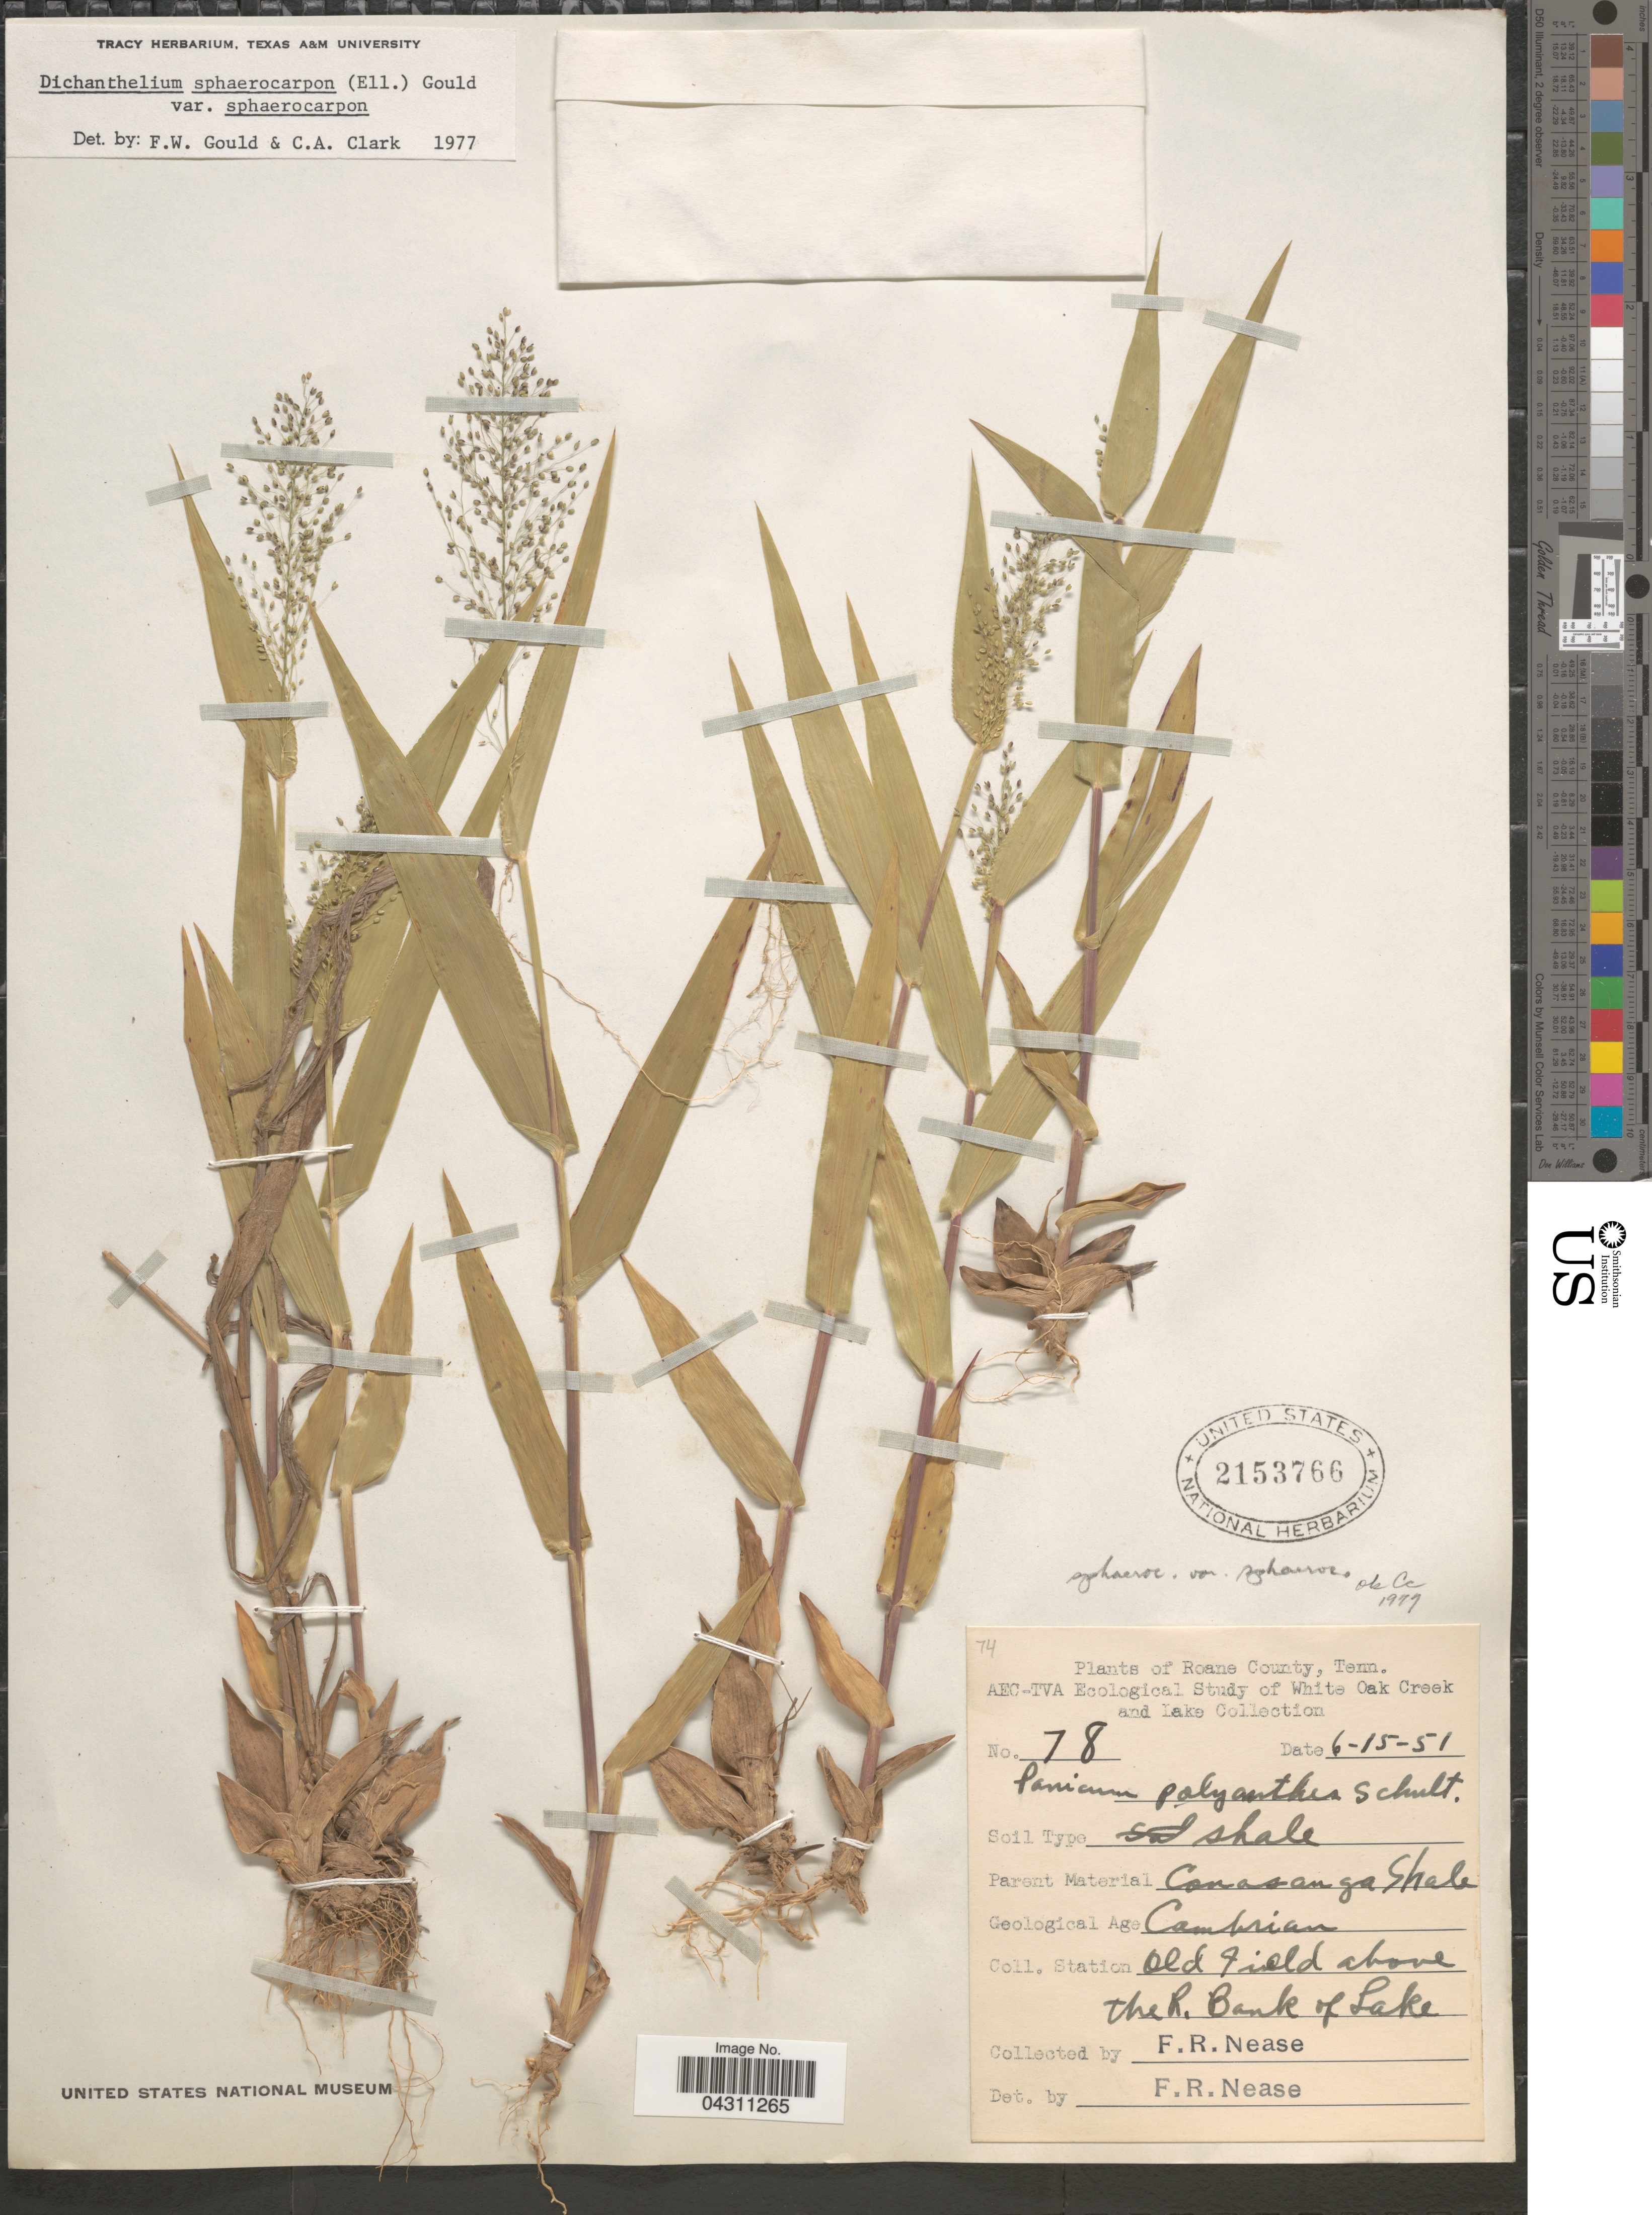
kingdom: Plantae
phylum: Tracheophyta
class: Liliopsida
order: Poales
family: Poaceae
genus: Dichanthelium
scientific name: Dichanthelium sphaerocarpon var. sphaerocarpon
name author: (Elliott) Gould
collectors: F. Nease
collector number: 78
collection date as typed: Transcribed d/m/y: 15/6/51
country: United States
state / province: Tennessee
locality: Roane County. White Oak Creek and Lake. Station Old field above the R. Bank of Lake.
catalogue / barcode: US 2153766